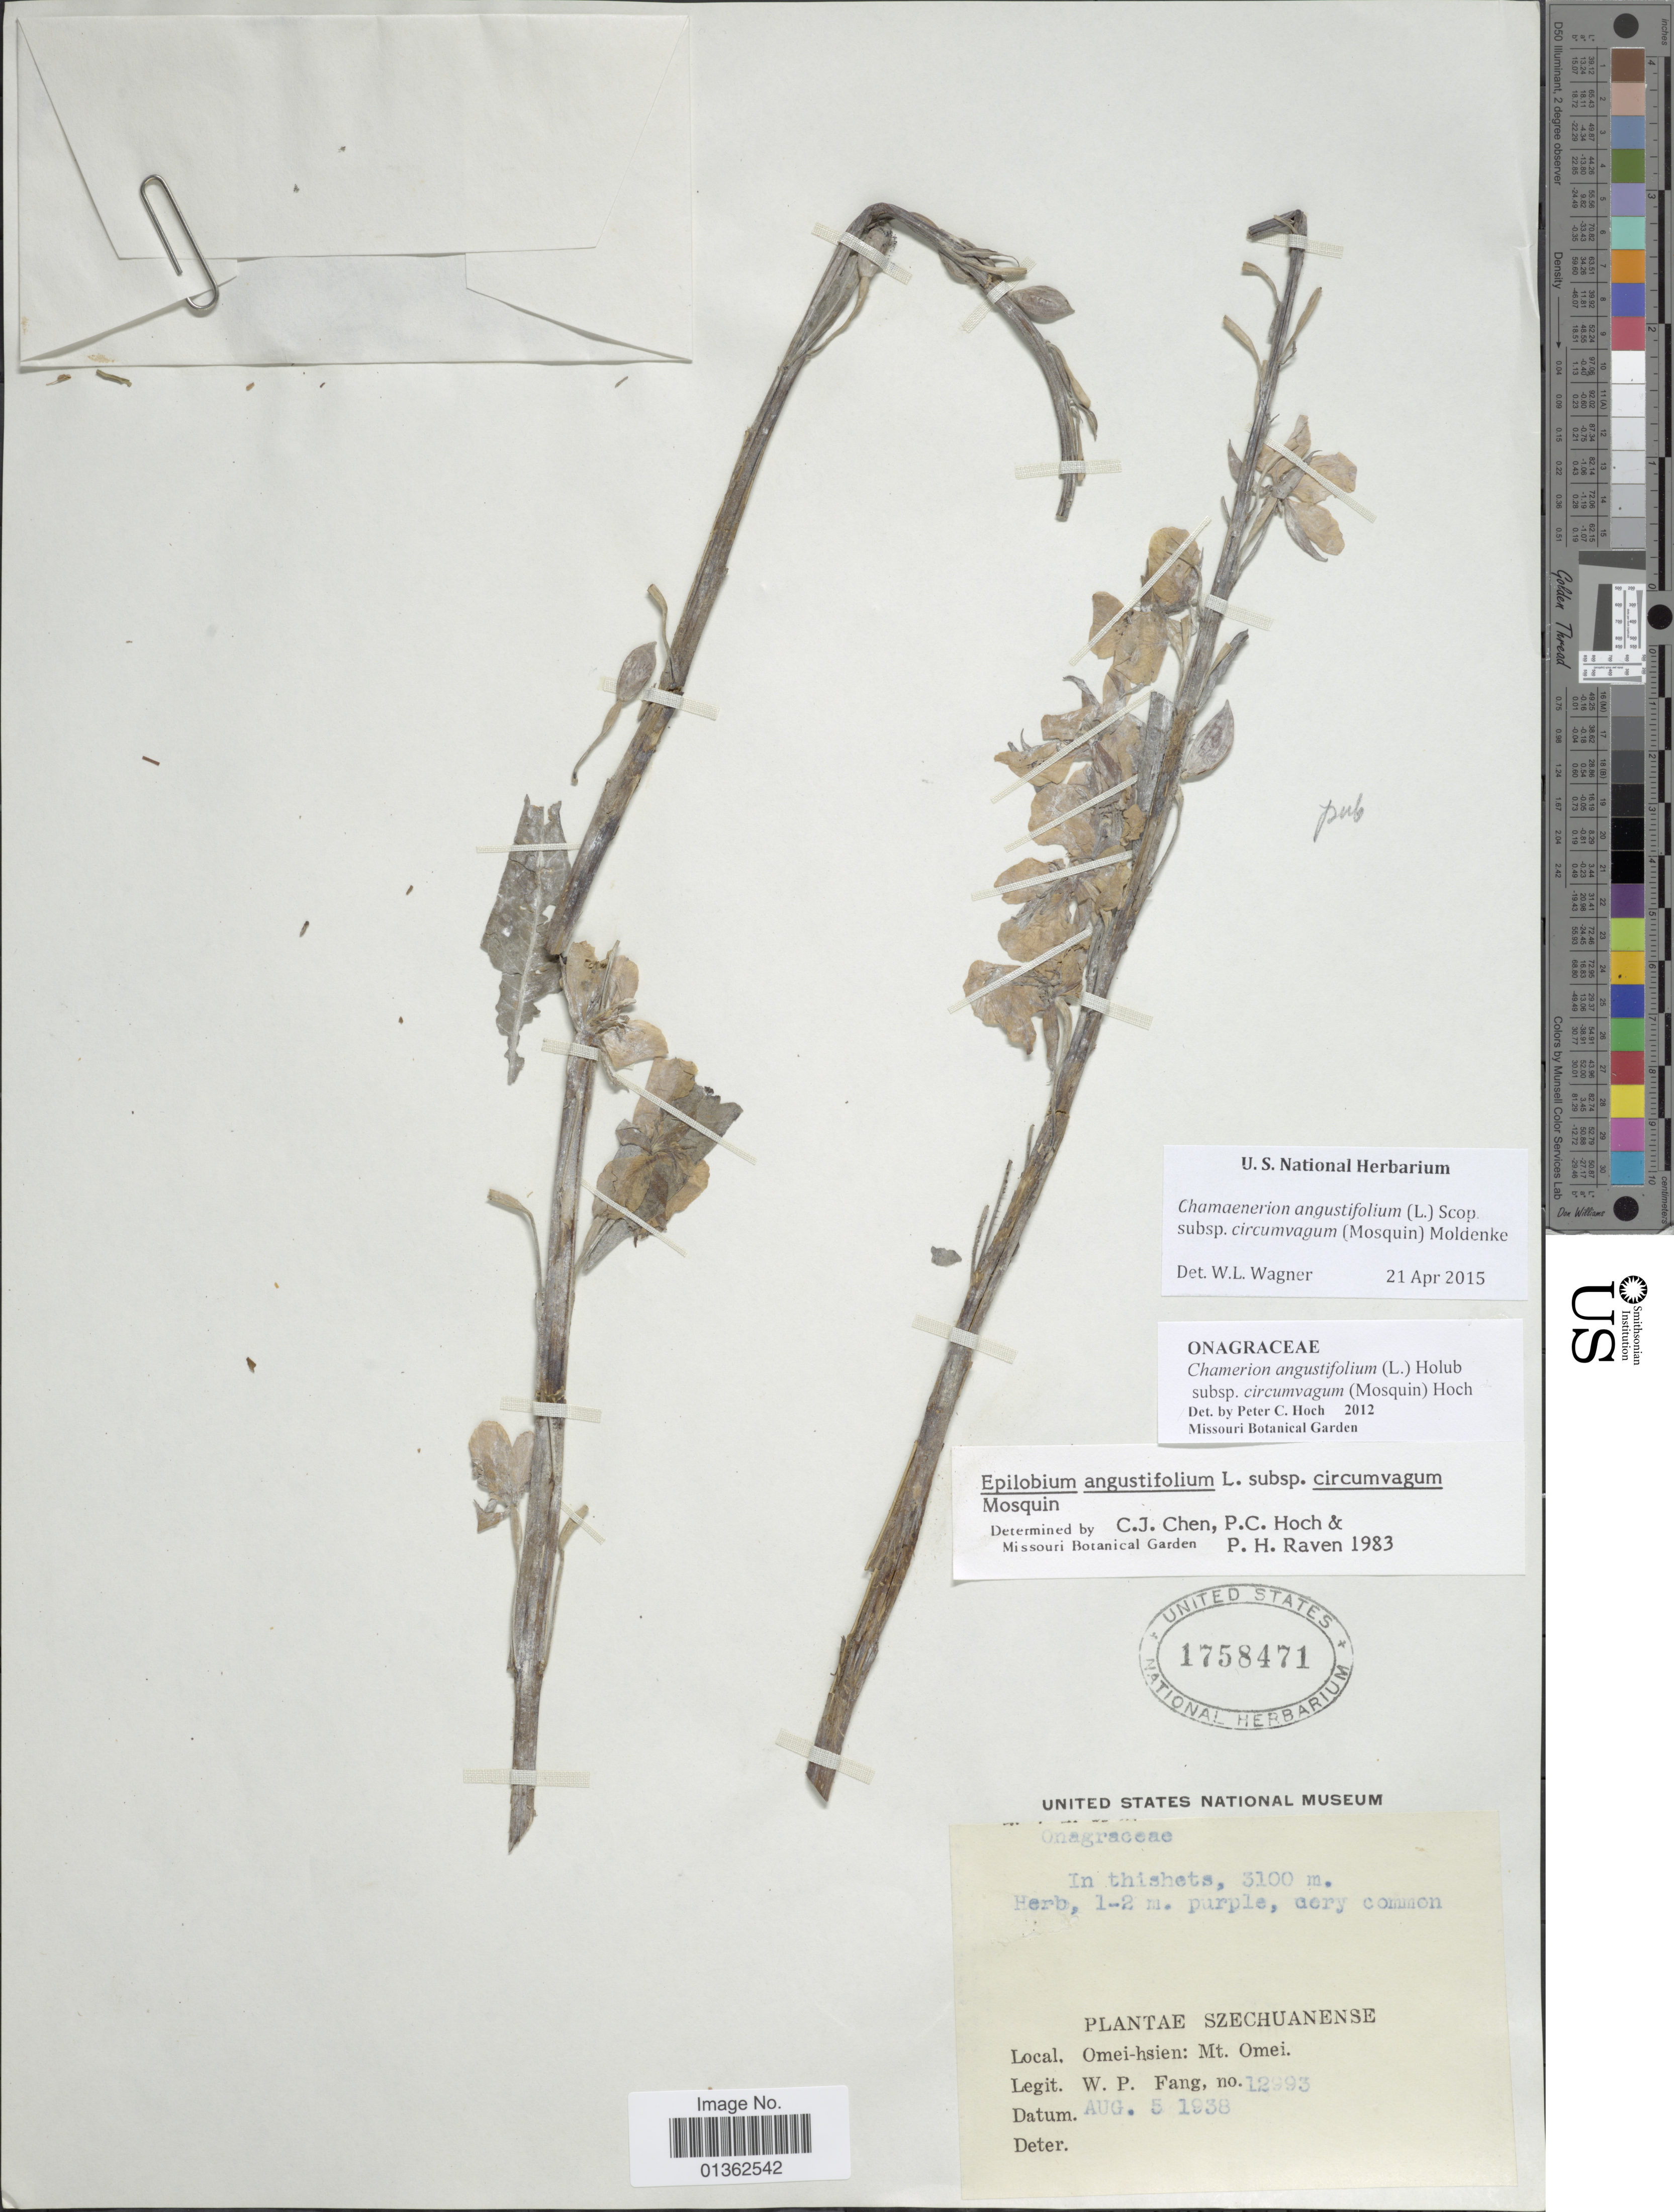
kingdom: Plantae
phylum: Tracheophyta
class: Magnoliopsida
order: Myrtales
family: Onagraceae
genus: Chamaenerion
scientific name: Chamaenerion angustifolium subsp. circumvagum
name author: (Mosquin) Moldenke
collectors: W. P. Fang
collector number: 12993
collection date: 1938-08-05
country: China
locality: Szechuanense. Omei-hsien: Mt. Omei.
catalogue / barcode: US 1758471